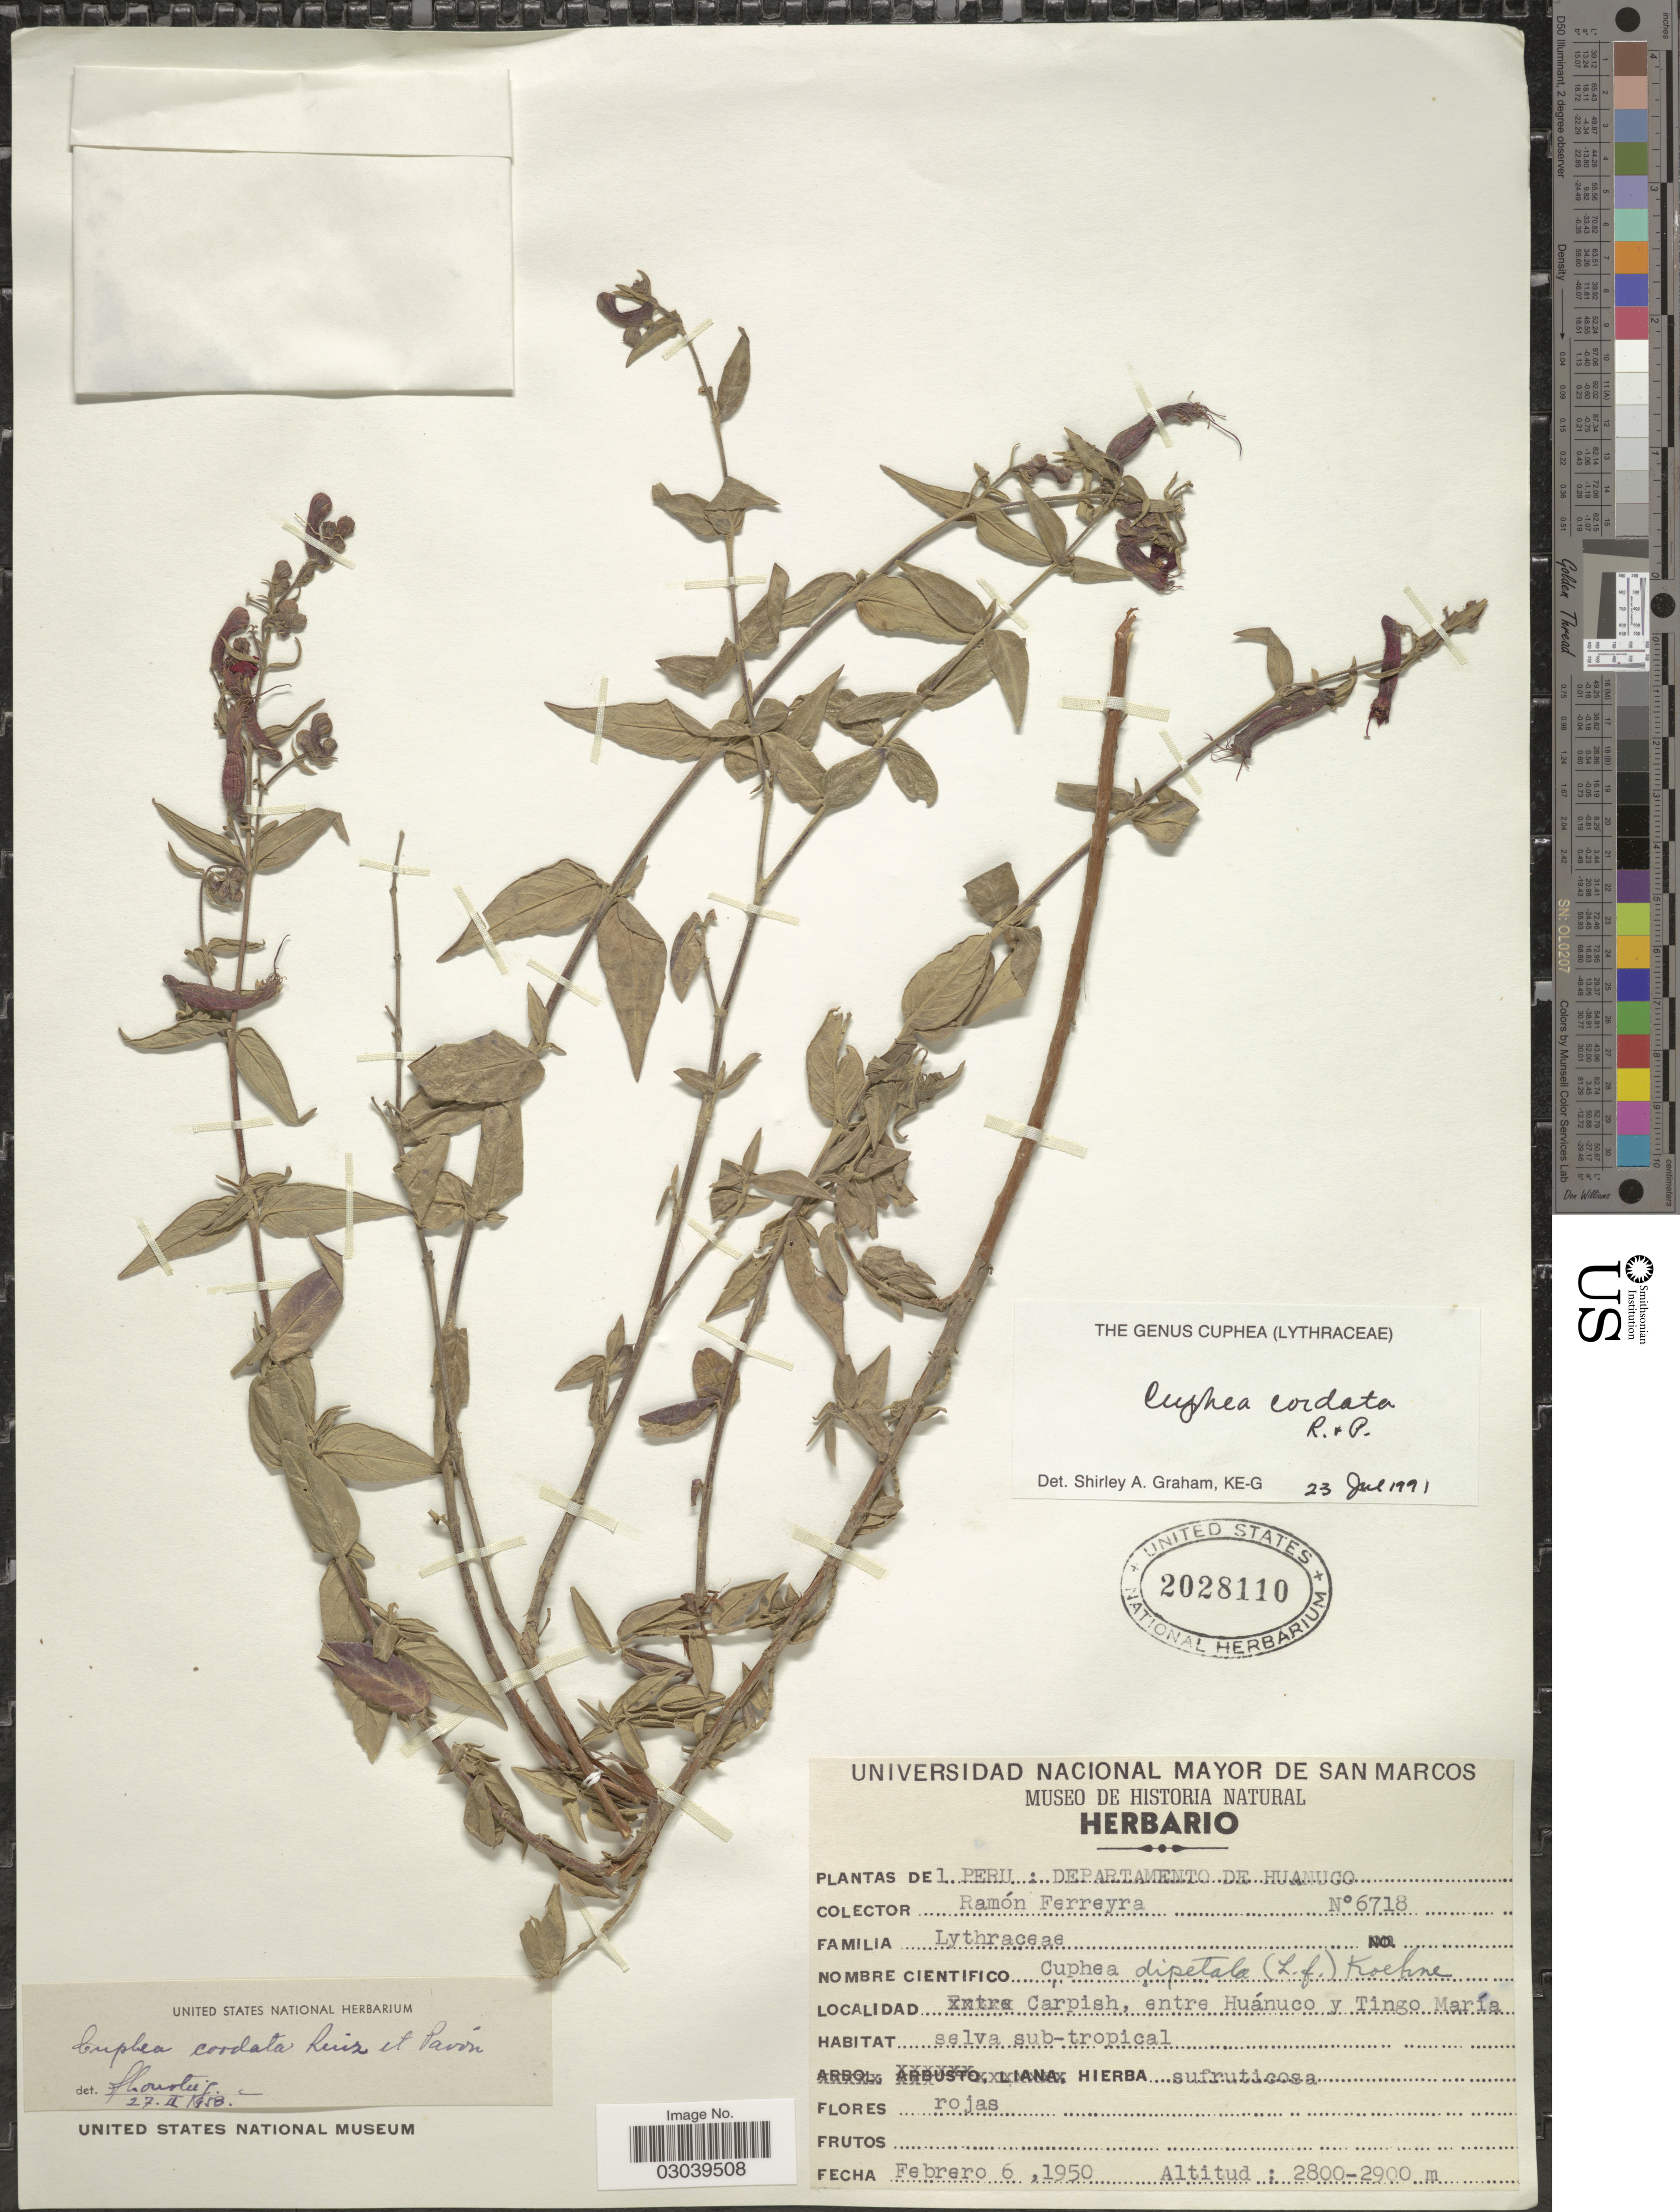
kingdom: Plantae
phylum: Tracheophyta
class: Magnoliopsida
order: Myrtales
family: Lythraceae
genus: Cuphea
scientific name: Cuphea cordata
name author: Ruiz & Pav.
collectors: R. A. Ferreyra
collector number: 6718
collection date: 1950-02-06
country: Peru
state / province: Huánuco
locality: Departamento de Huanuco. Carpish, entre Huánuco y Tingo María.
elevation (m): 2800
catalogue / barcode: US 2028110